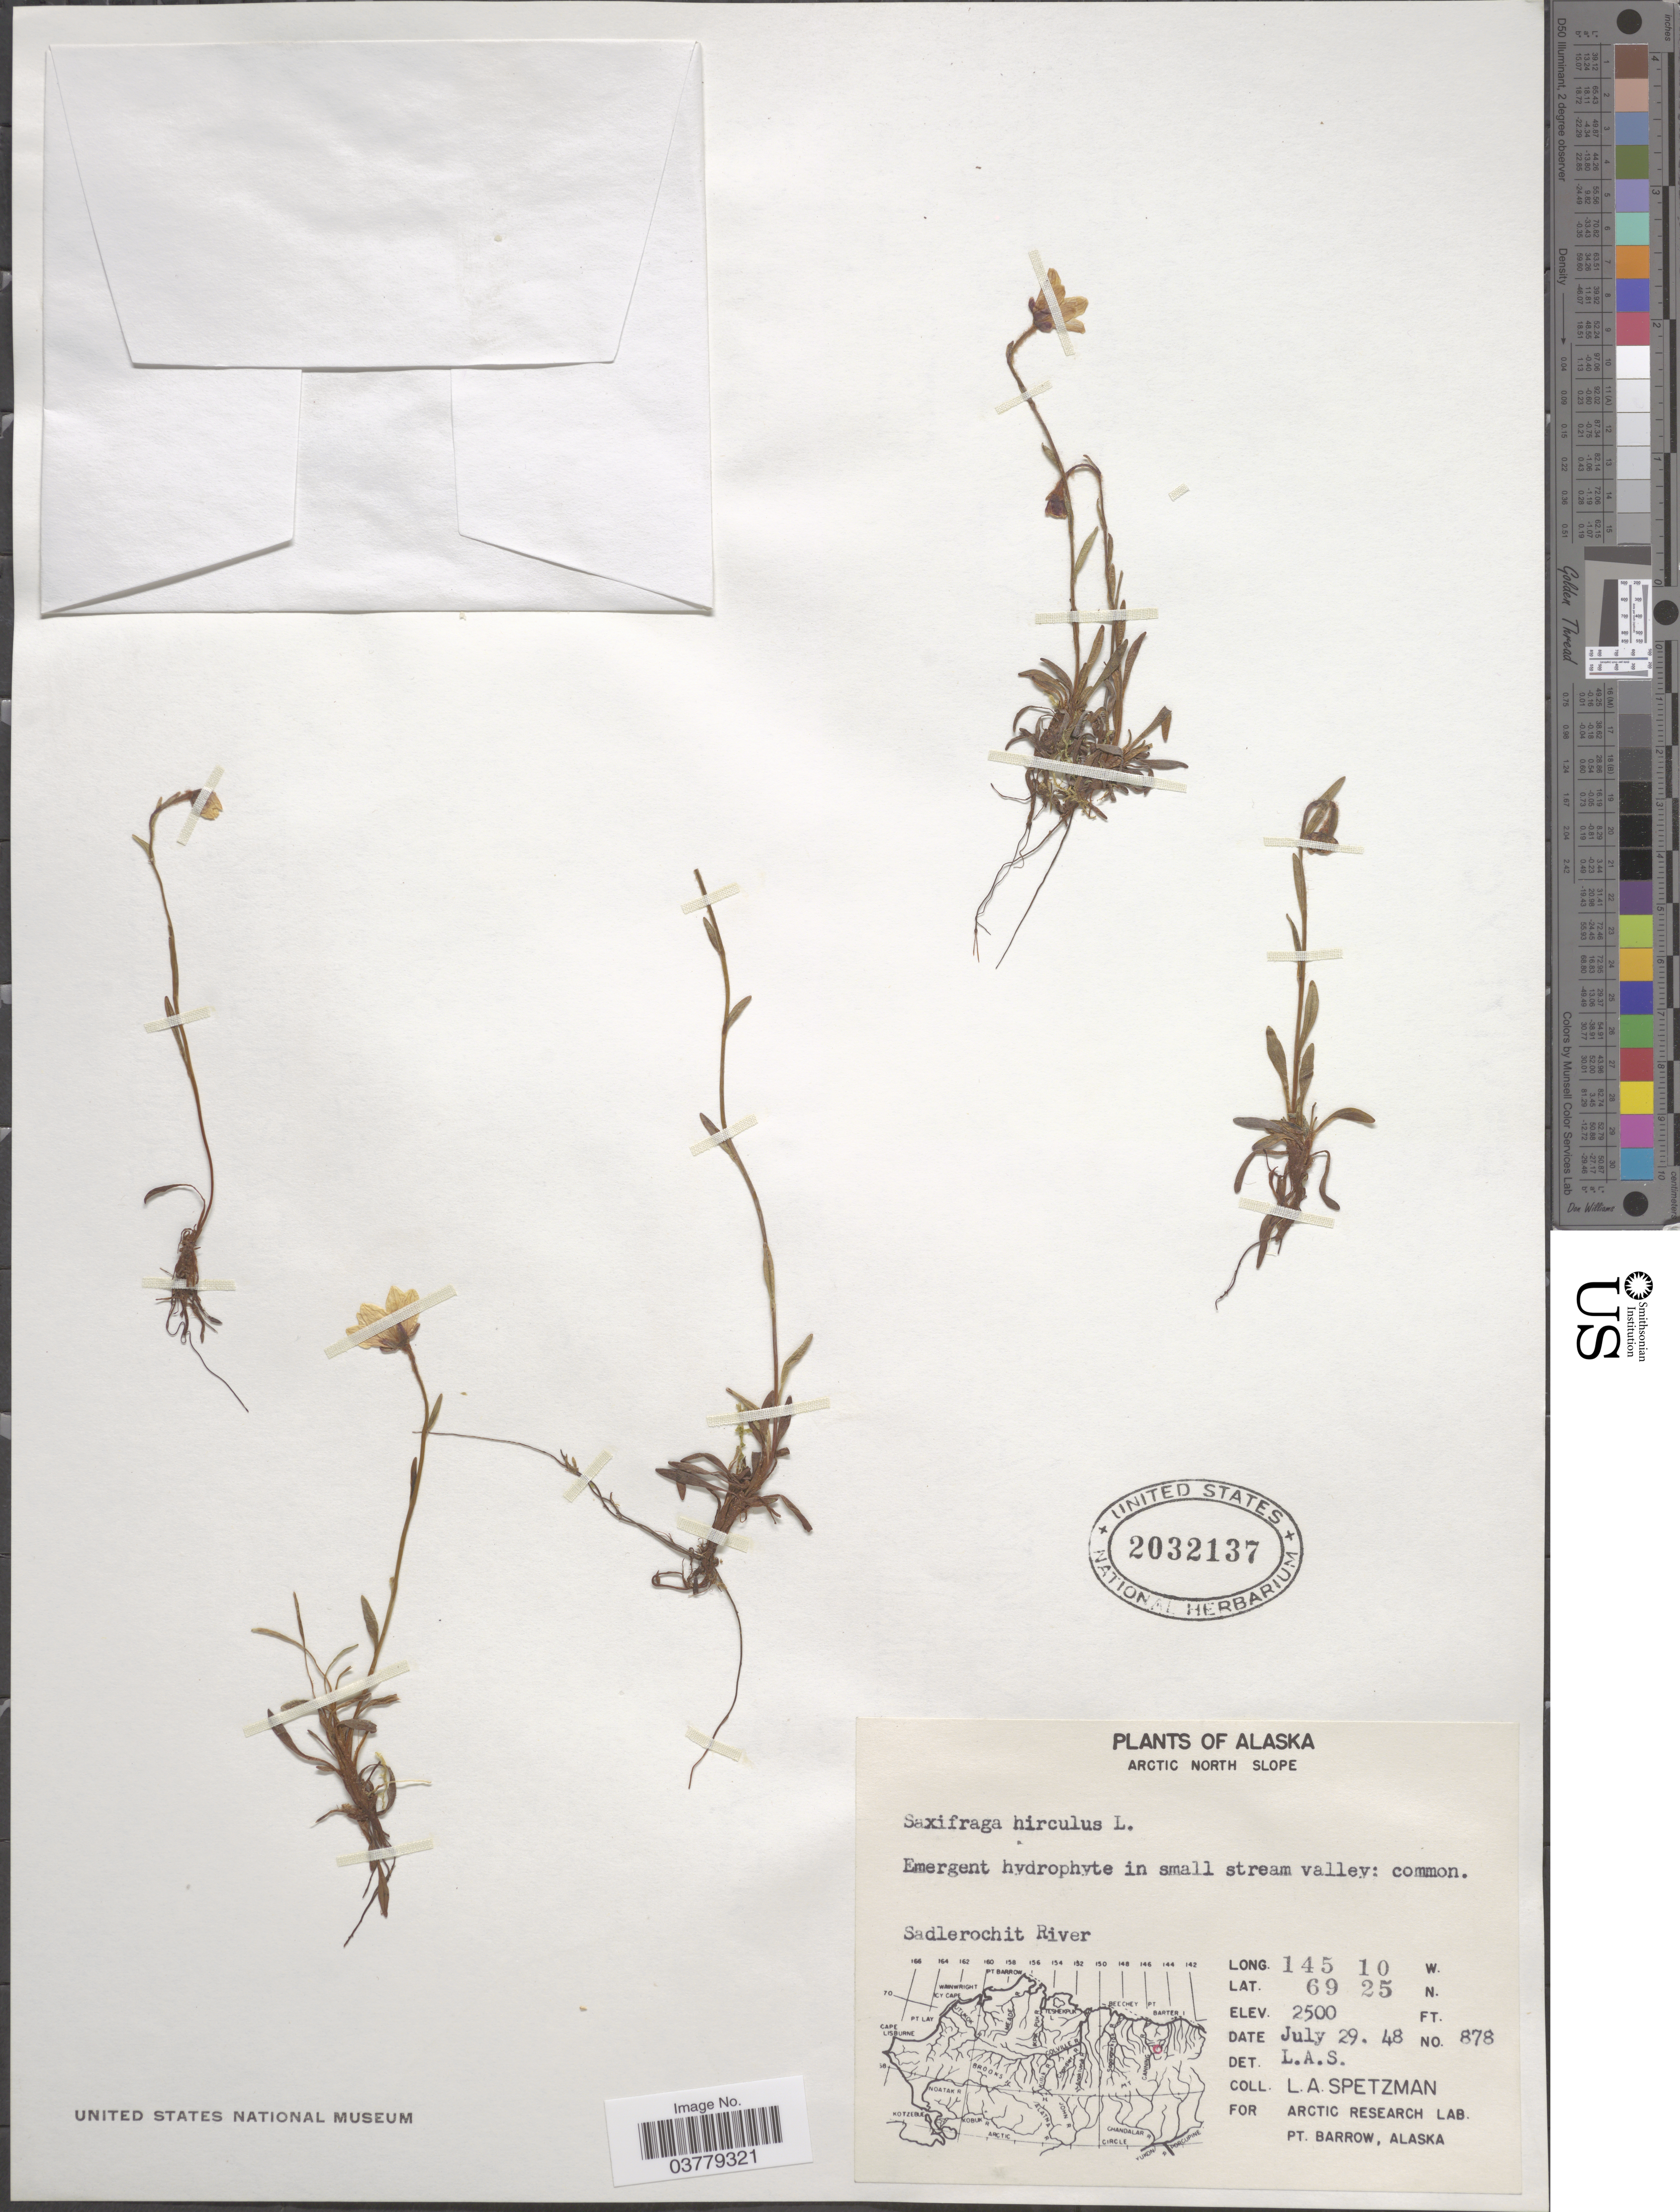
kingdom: Plantae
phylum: Tracheophyta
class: Magnoliopsida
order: Saxifragales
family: Saxifragaceae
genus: Saxifraga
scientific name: Saxifraga hirculus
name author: L.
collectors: L. Spetzman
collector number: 878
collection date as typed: Transcribed d/m/y: 29/7/48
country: United States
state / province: Alaska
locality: Arctic North Slope. Sadlerochit River.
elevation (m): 762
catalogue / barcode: US 2032137